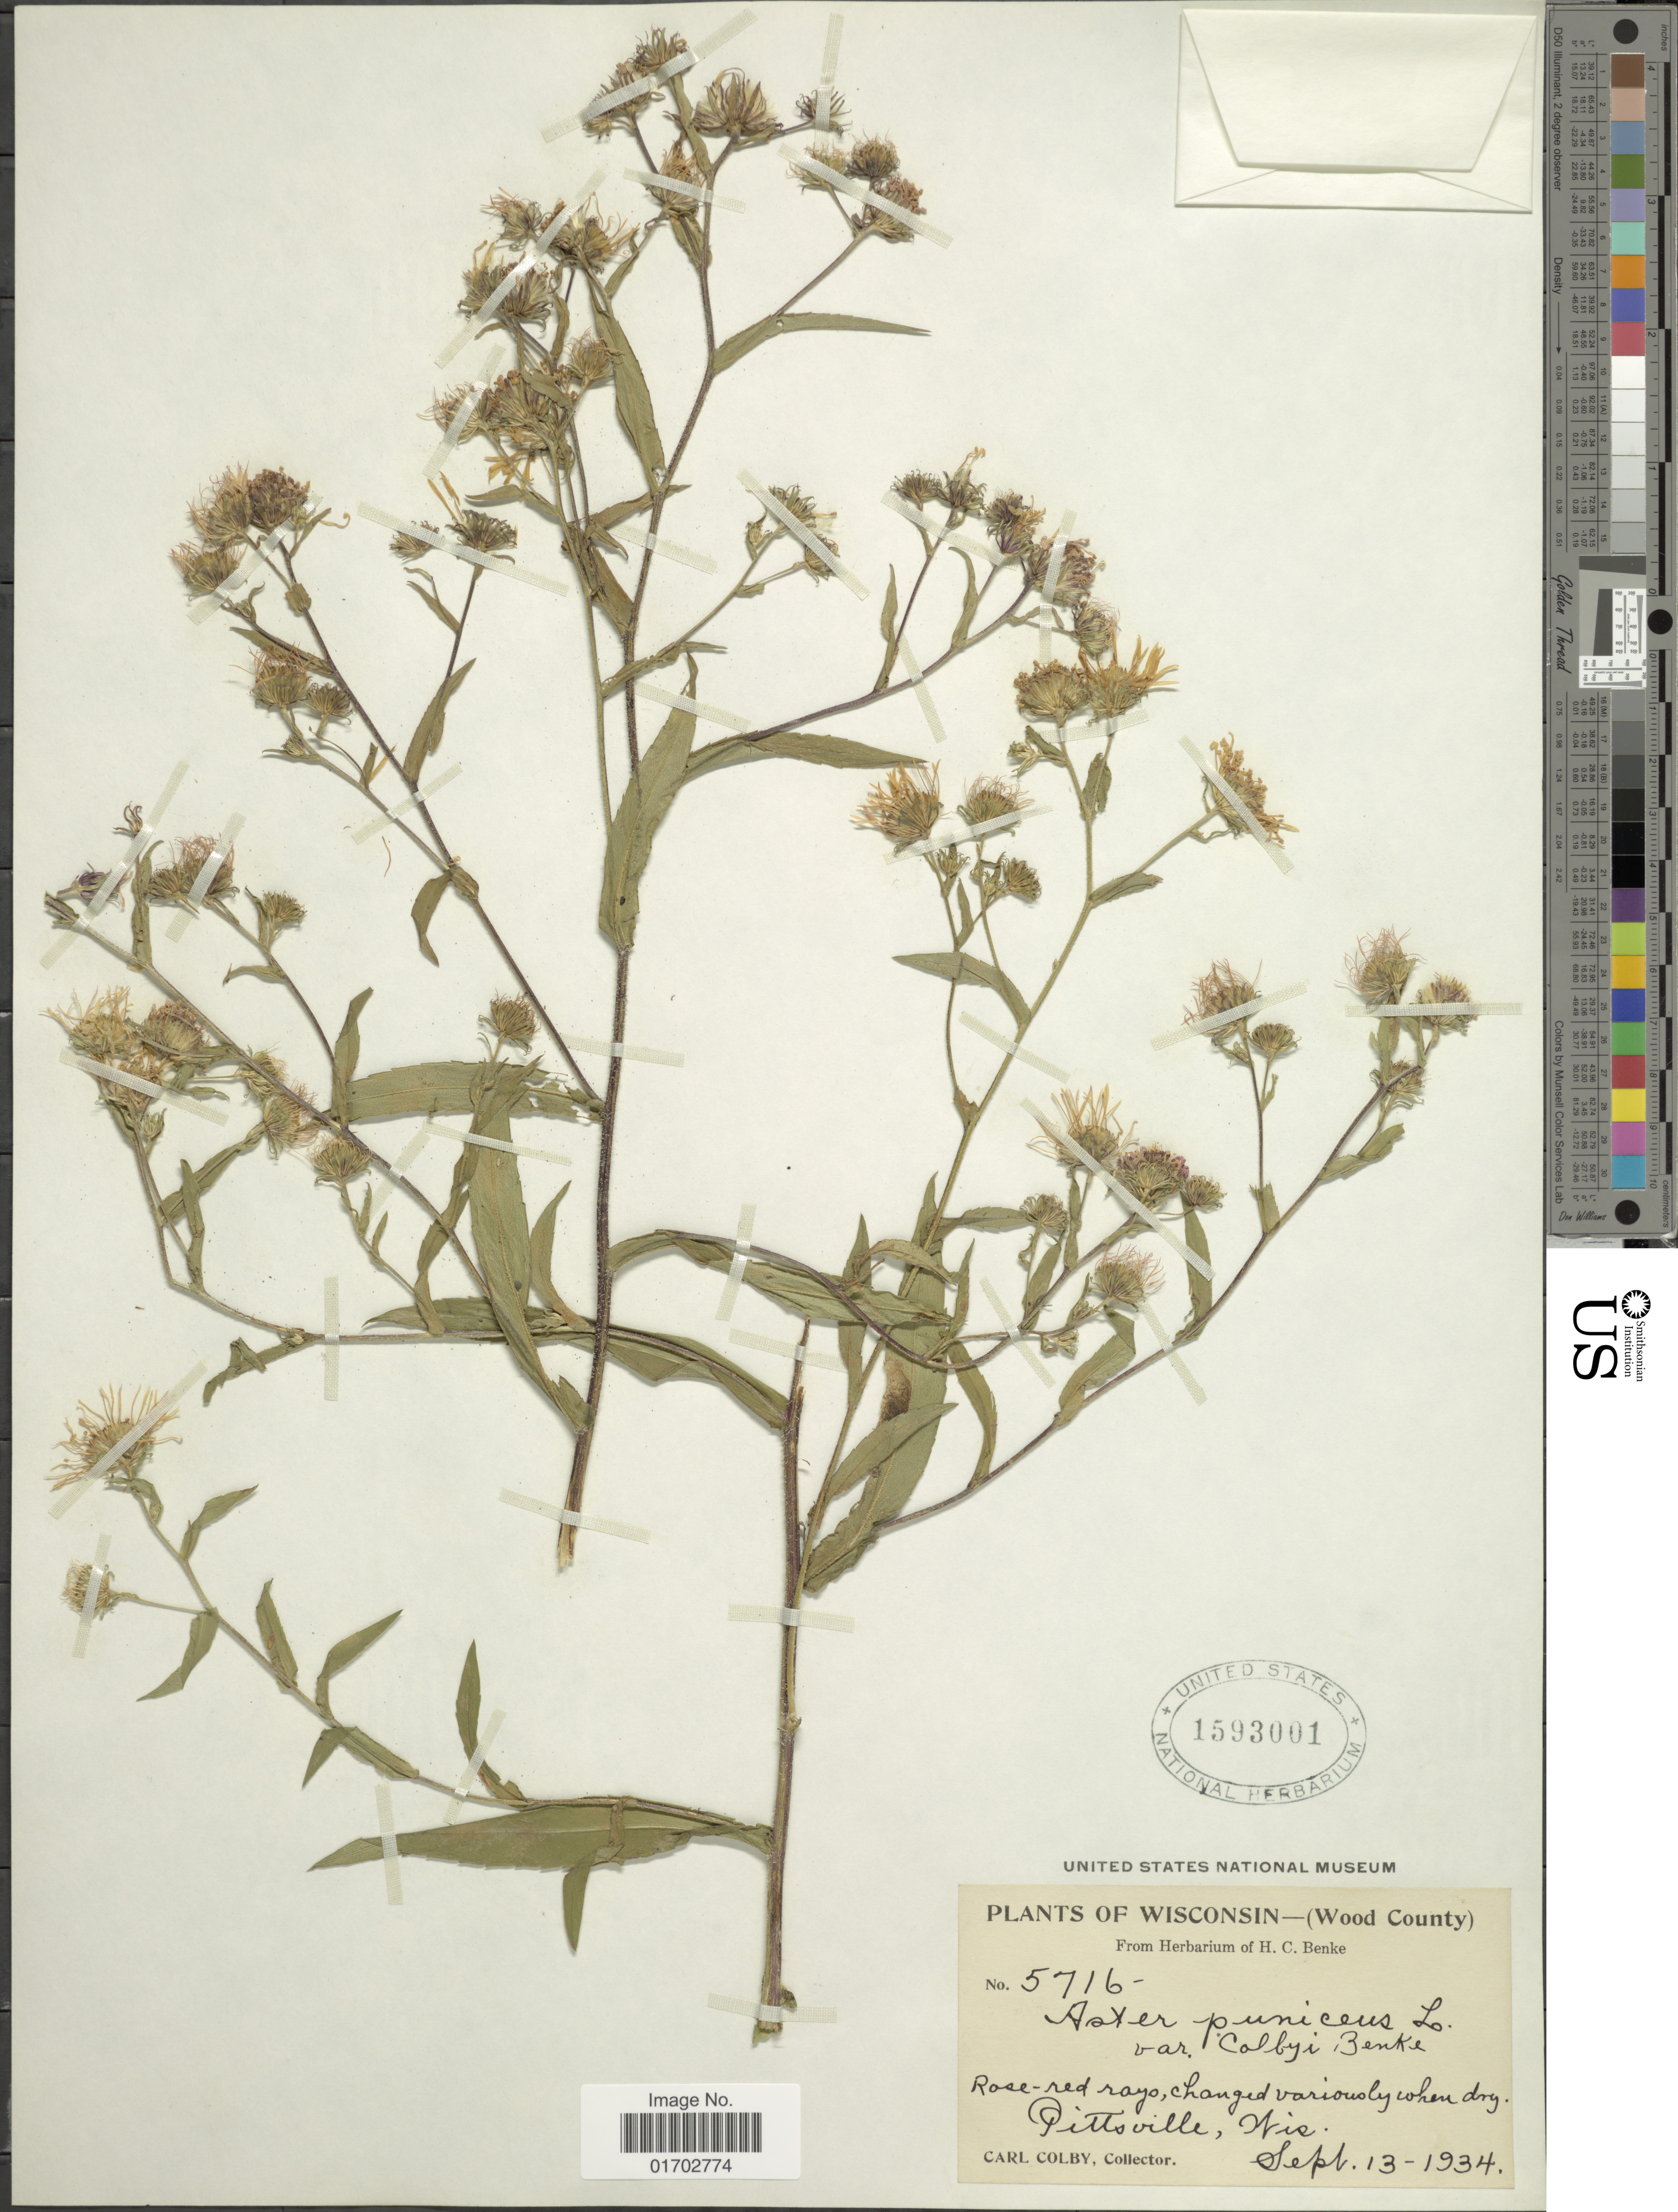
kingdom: Plantae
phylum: Tracheophyta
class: Magnoliopsida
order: Asterales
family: Asteraceae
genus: Symphyotrichum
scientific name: Symphyotrichum puniceum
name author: (L.) Á. Löve & D. Löve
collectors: C. Colby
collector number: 5716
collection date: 1934-09-13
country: United States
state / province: Wisconsin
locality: Wood County, Pittsville.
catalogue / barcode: US 1593001